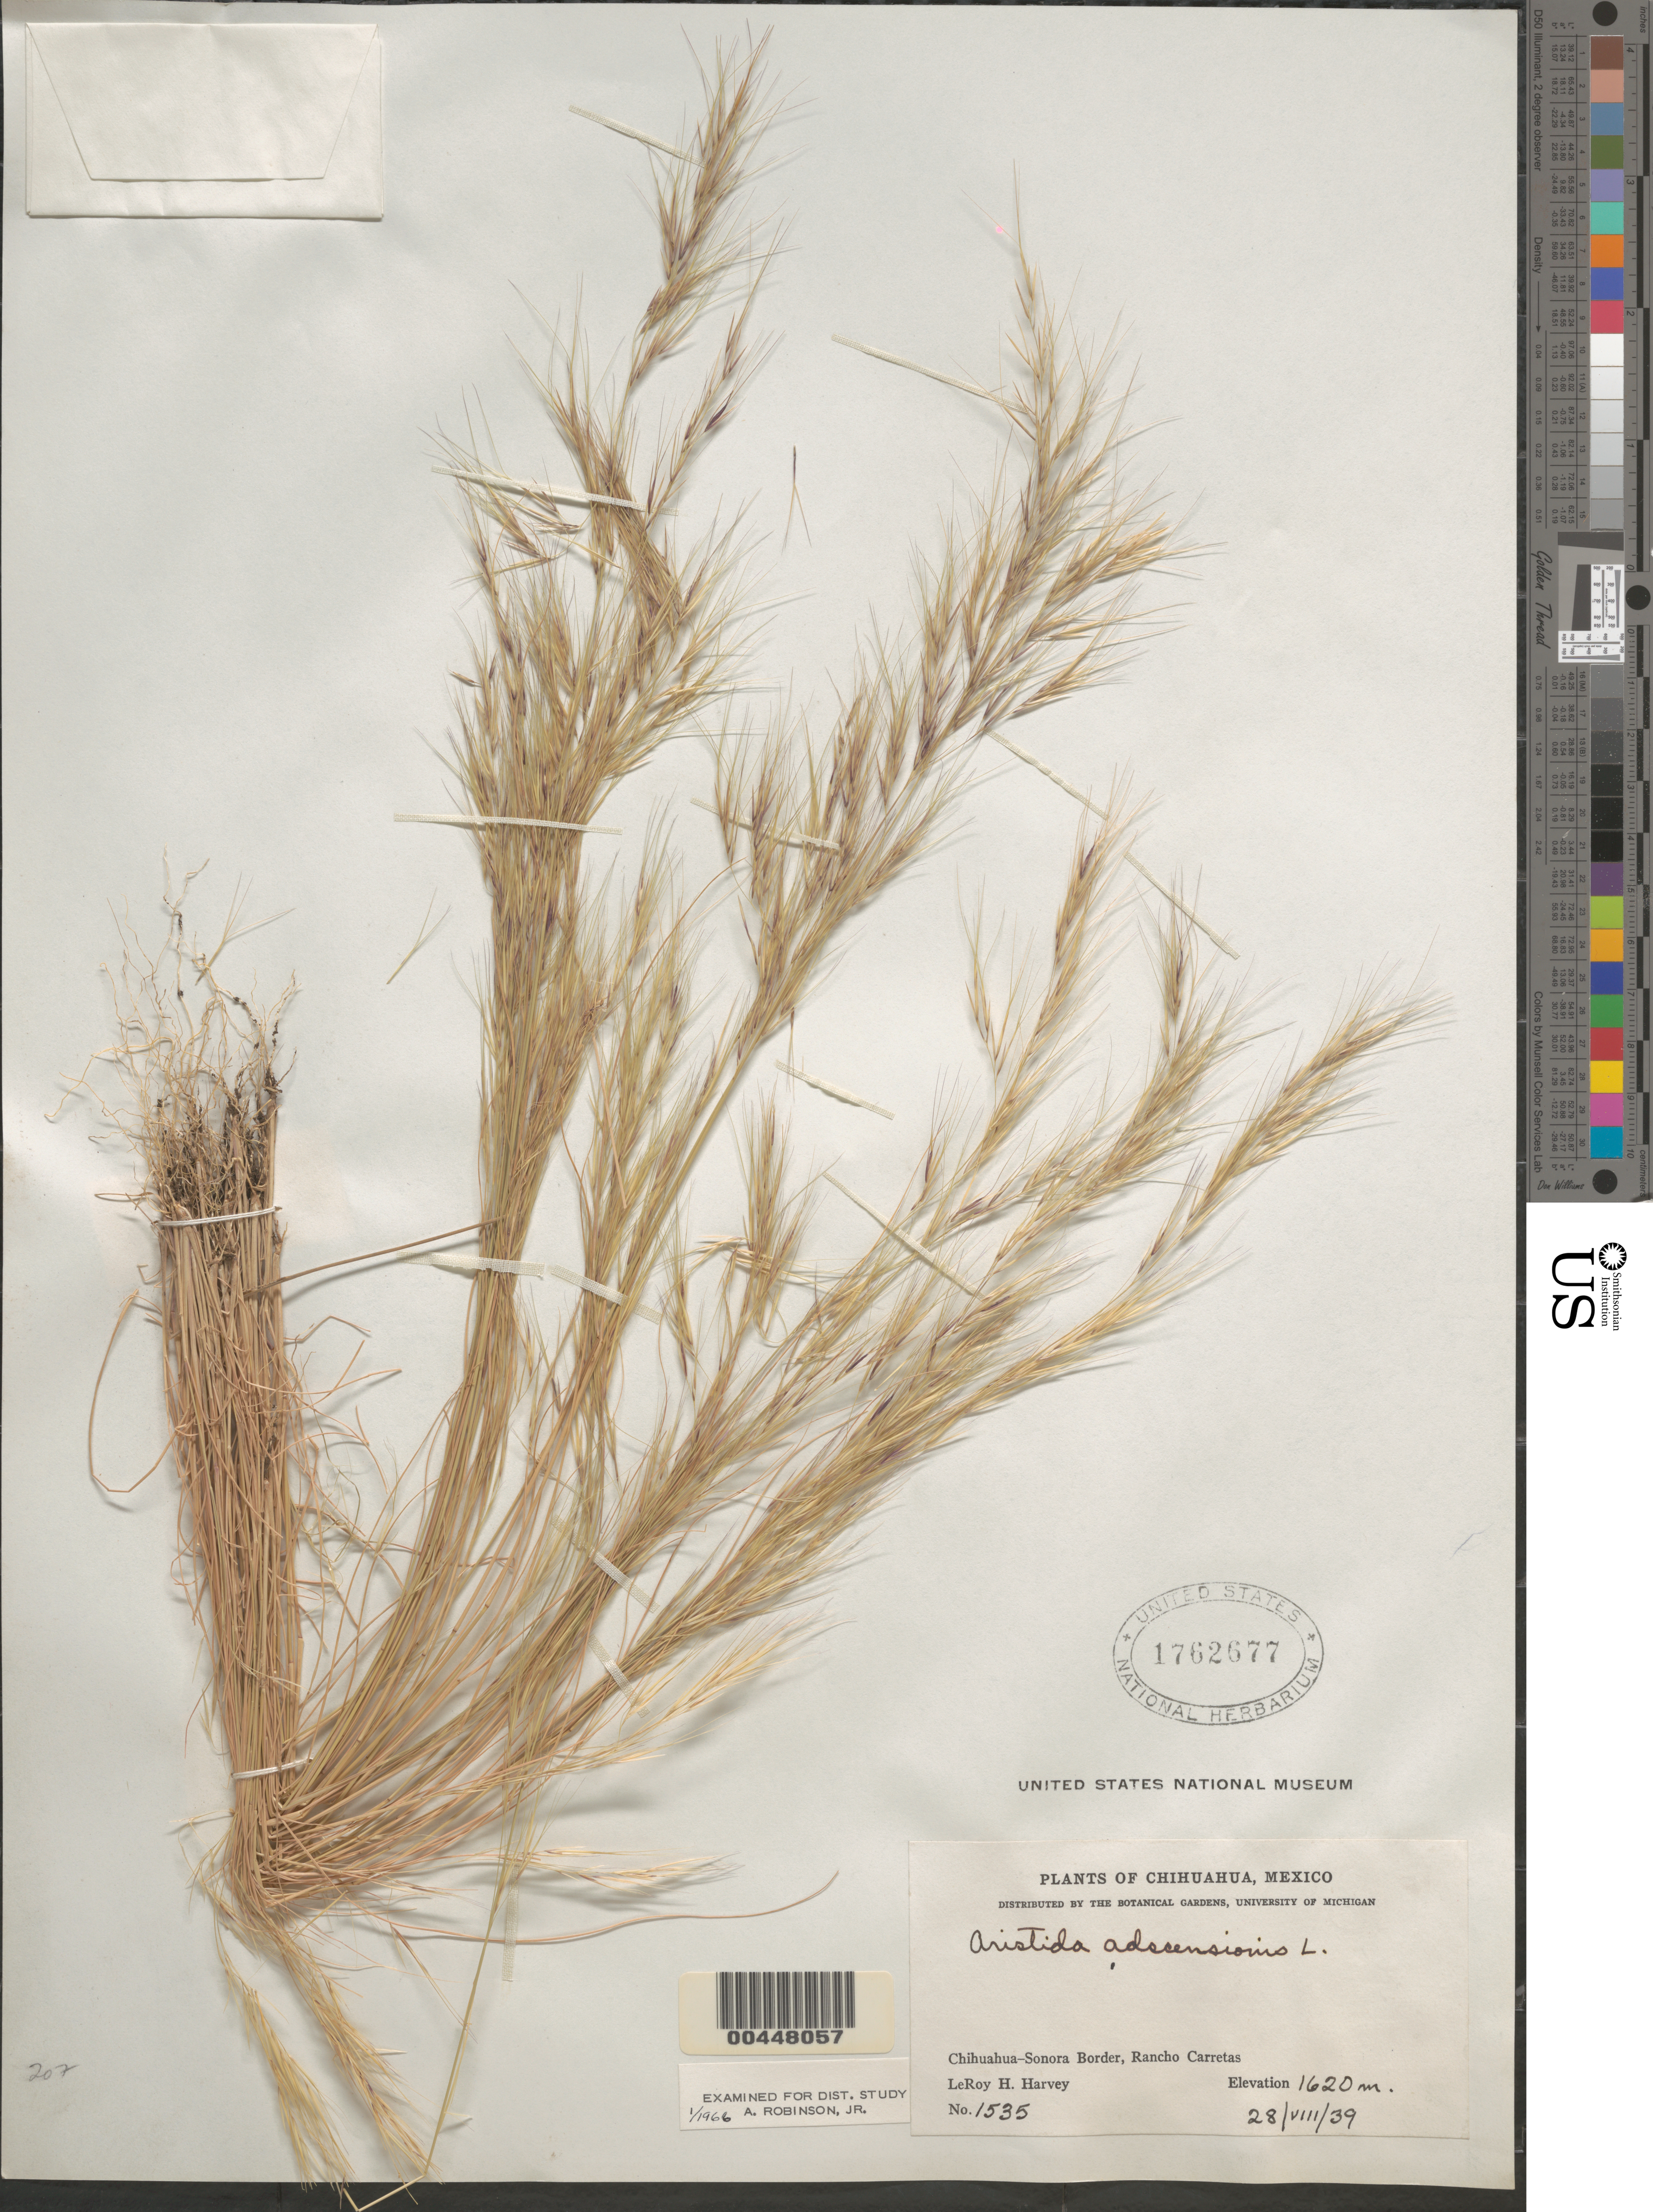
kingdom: Plantae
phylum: Tracheophyta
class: Liliopsida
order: Poales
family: Poaceae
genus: Aristida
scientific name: Aristida adscensionis var. adscensionis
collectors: L. H. Harvey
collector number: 1535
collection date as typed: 28 Aug 1939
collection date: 1939-08-28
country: Mexico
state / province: Chihuahua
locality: Chihuahua - Sonora Border, Rancho Carretas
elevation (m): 1620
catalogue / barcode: US 1762677